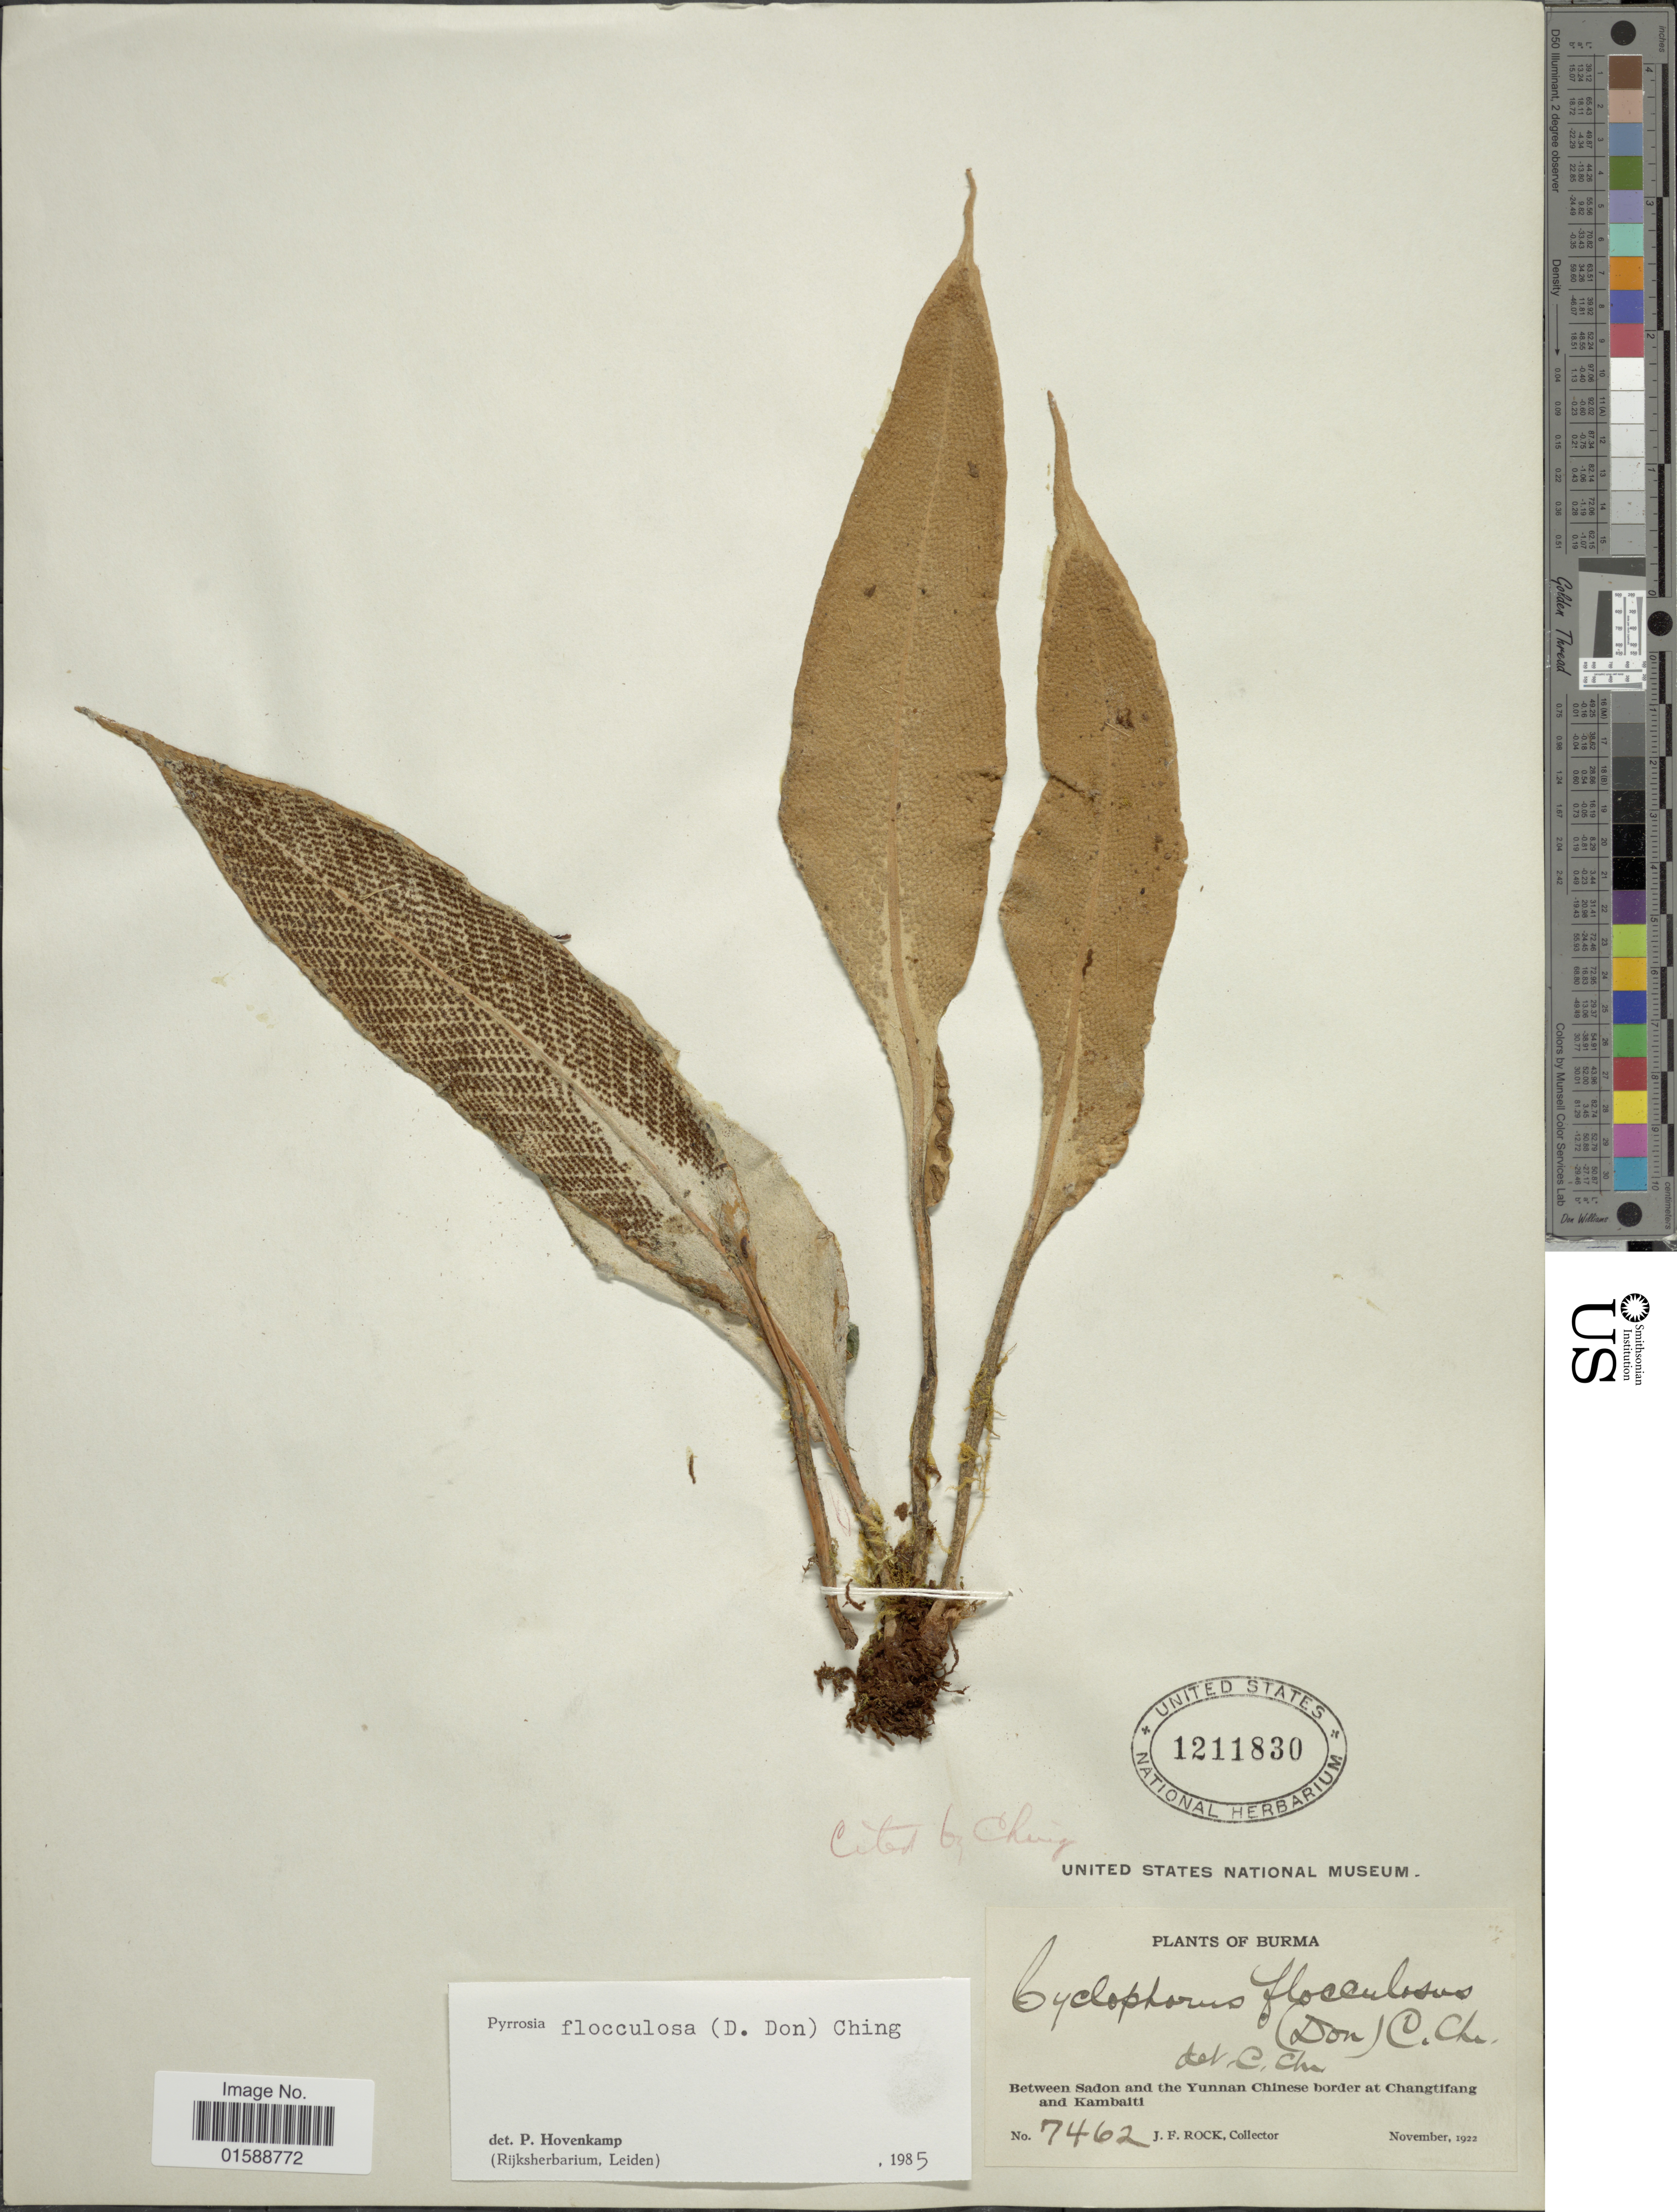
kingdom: Plantae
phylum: Tracheophyta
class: Polypodiopsida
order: Polypodiales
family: Polypodiaceae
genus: Pyrrosia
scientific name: Pyrrosia flocculosa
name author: (D. Don) Ching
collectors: J. Rock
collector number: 7462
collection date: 1922-11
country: Myanmar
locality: Burma. Between Sadon and the Yunnan Chinese border at Changtifang and Kambaiti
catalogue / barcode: US 1211830